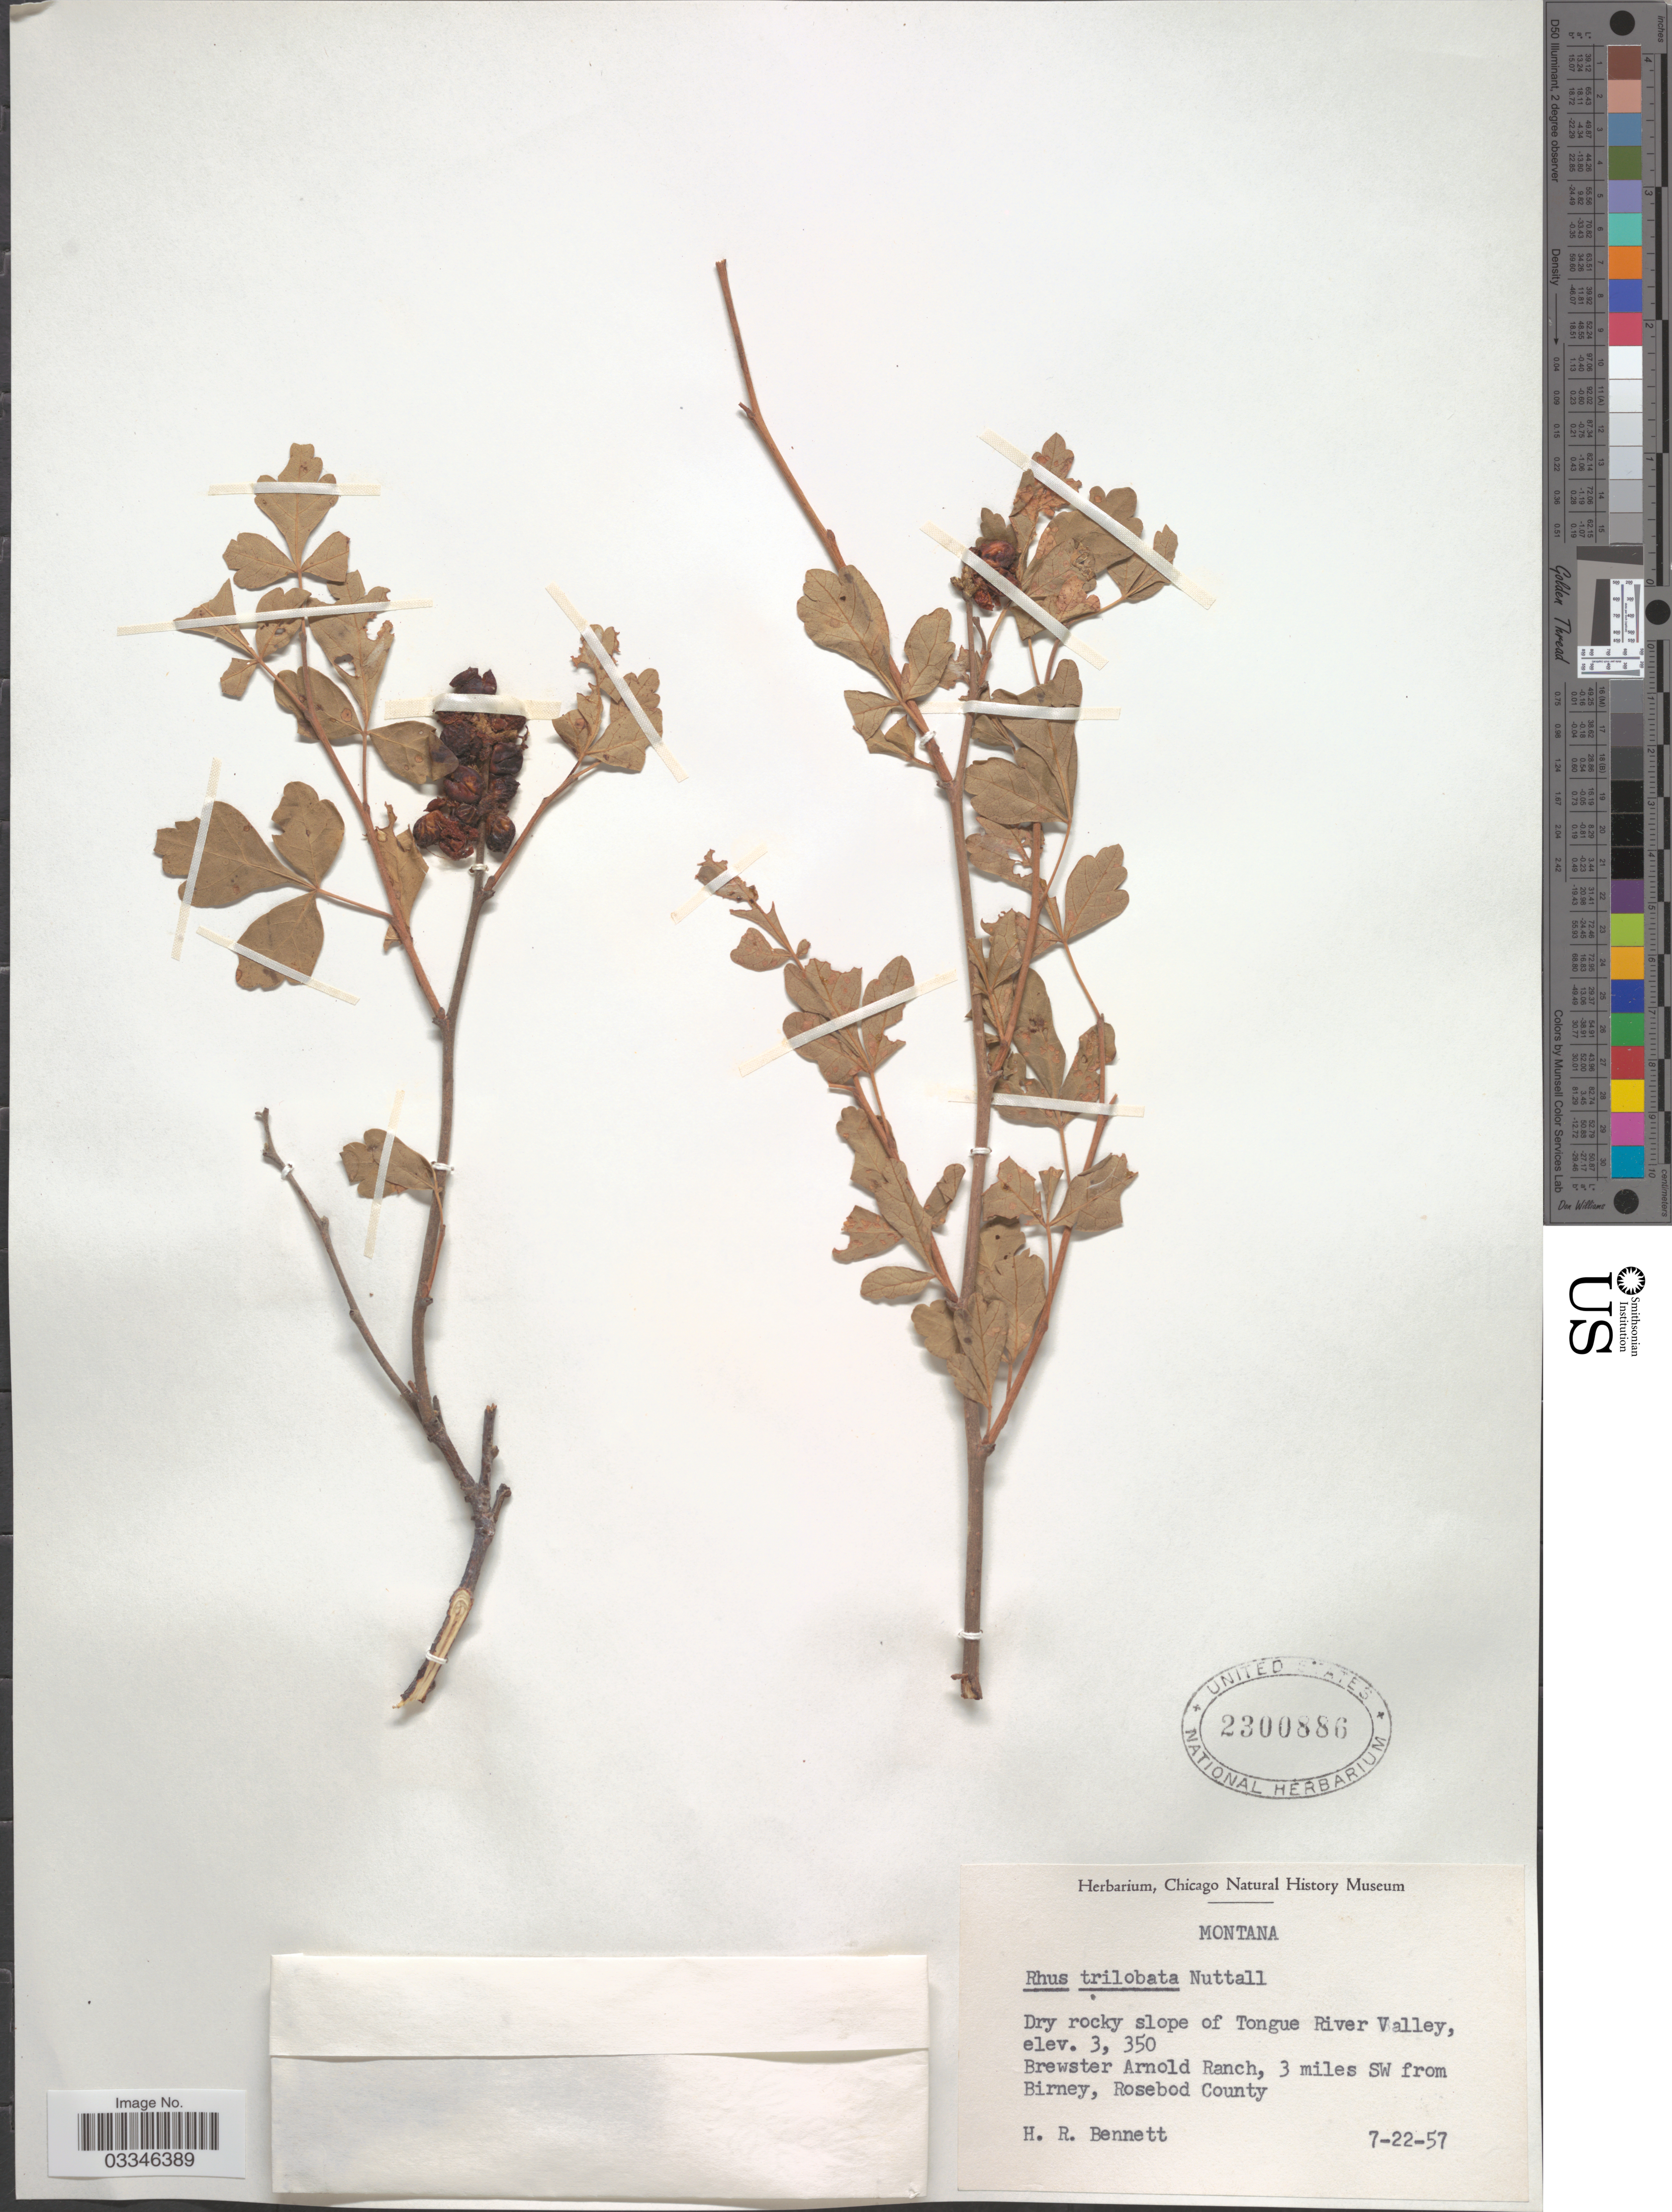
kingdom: Plantae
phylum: Tracheophyta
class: Magnoliopsida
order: Sapindales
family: Anacardiaceae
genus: Rhus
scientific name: Rhus trilobata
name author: Nutt.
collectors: H. R. Bennett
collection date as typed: Transcribed d/m/y: 22/7/57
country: United States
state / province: Montana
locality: Dry rocky slope of Tongue River Valley. Brewster Arnold Ranch, 3 miles SW from Birney, Rosebod County.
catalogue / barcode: US 2300886